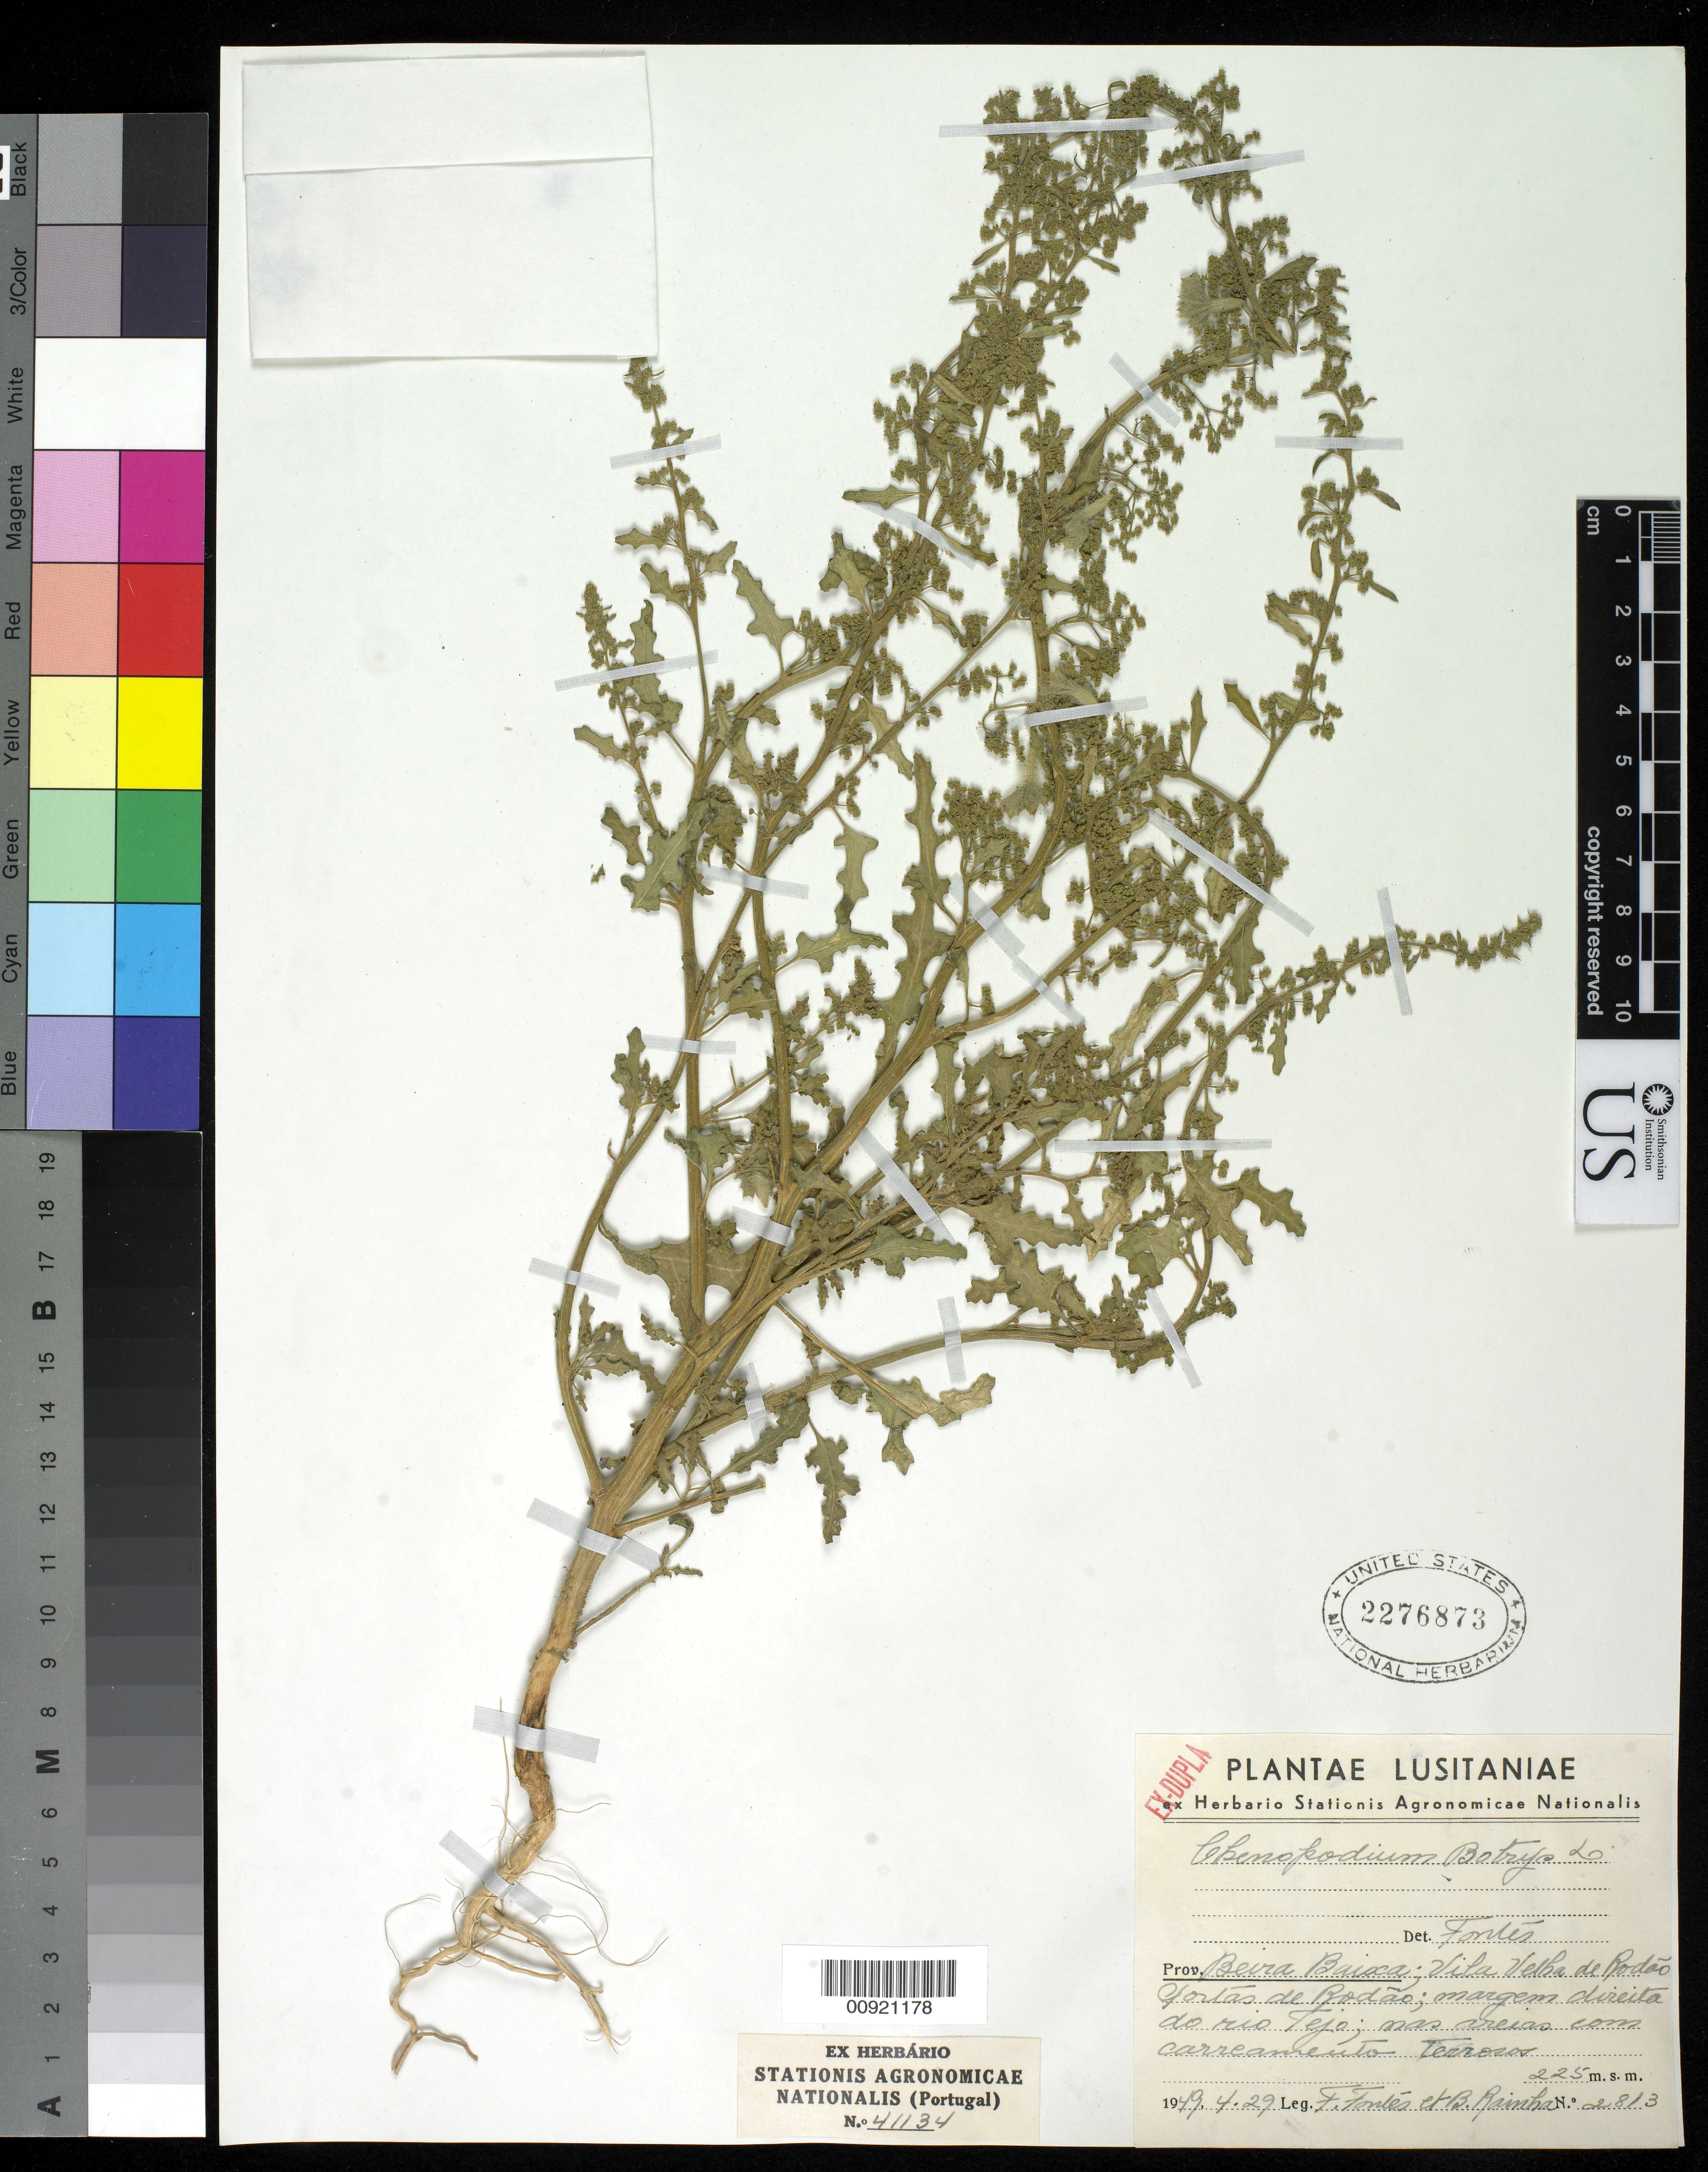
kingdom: Plantae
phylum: Tracheophyta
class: Magnoliopsida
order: Caryophyllales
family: Amaranthaceae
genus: Chenopodium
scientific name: Chenopodium botrys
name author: L.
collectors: Collector illegible & B. Rainha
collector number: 2813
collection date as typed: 29 Mar 1949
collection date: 1949-03-29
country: Portugal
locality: Prov. Beira Baioca. Vila Velha de rodaõ Portas de Rhodaõ; margem dvieita do rio Tejo; nas arieas cam carreameuta terrosos.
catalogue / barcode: US 2276873